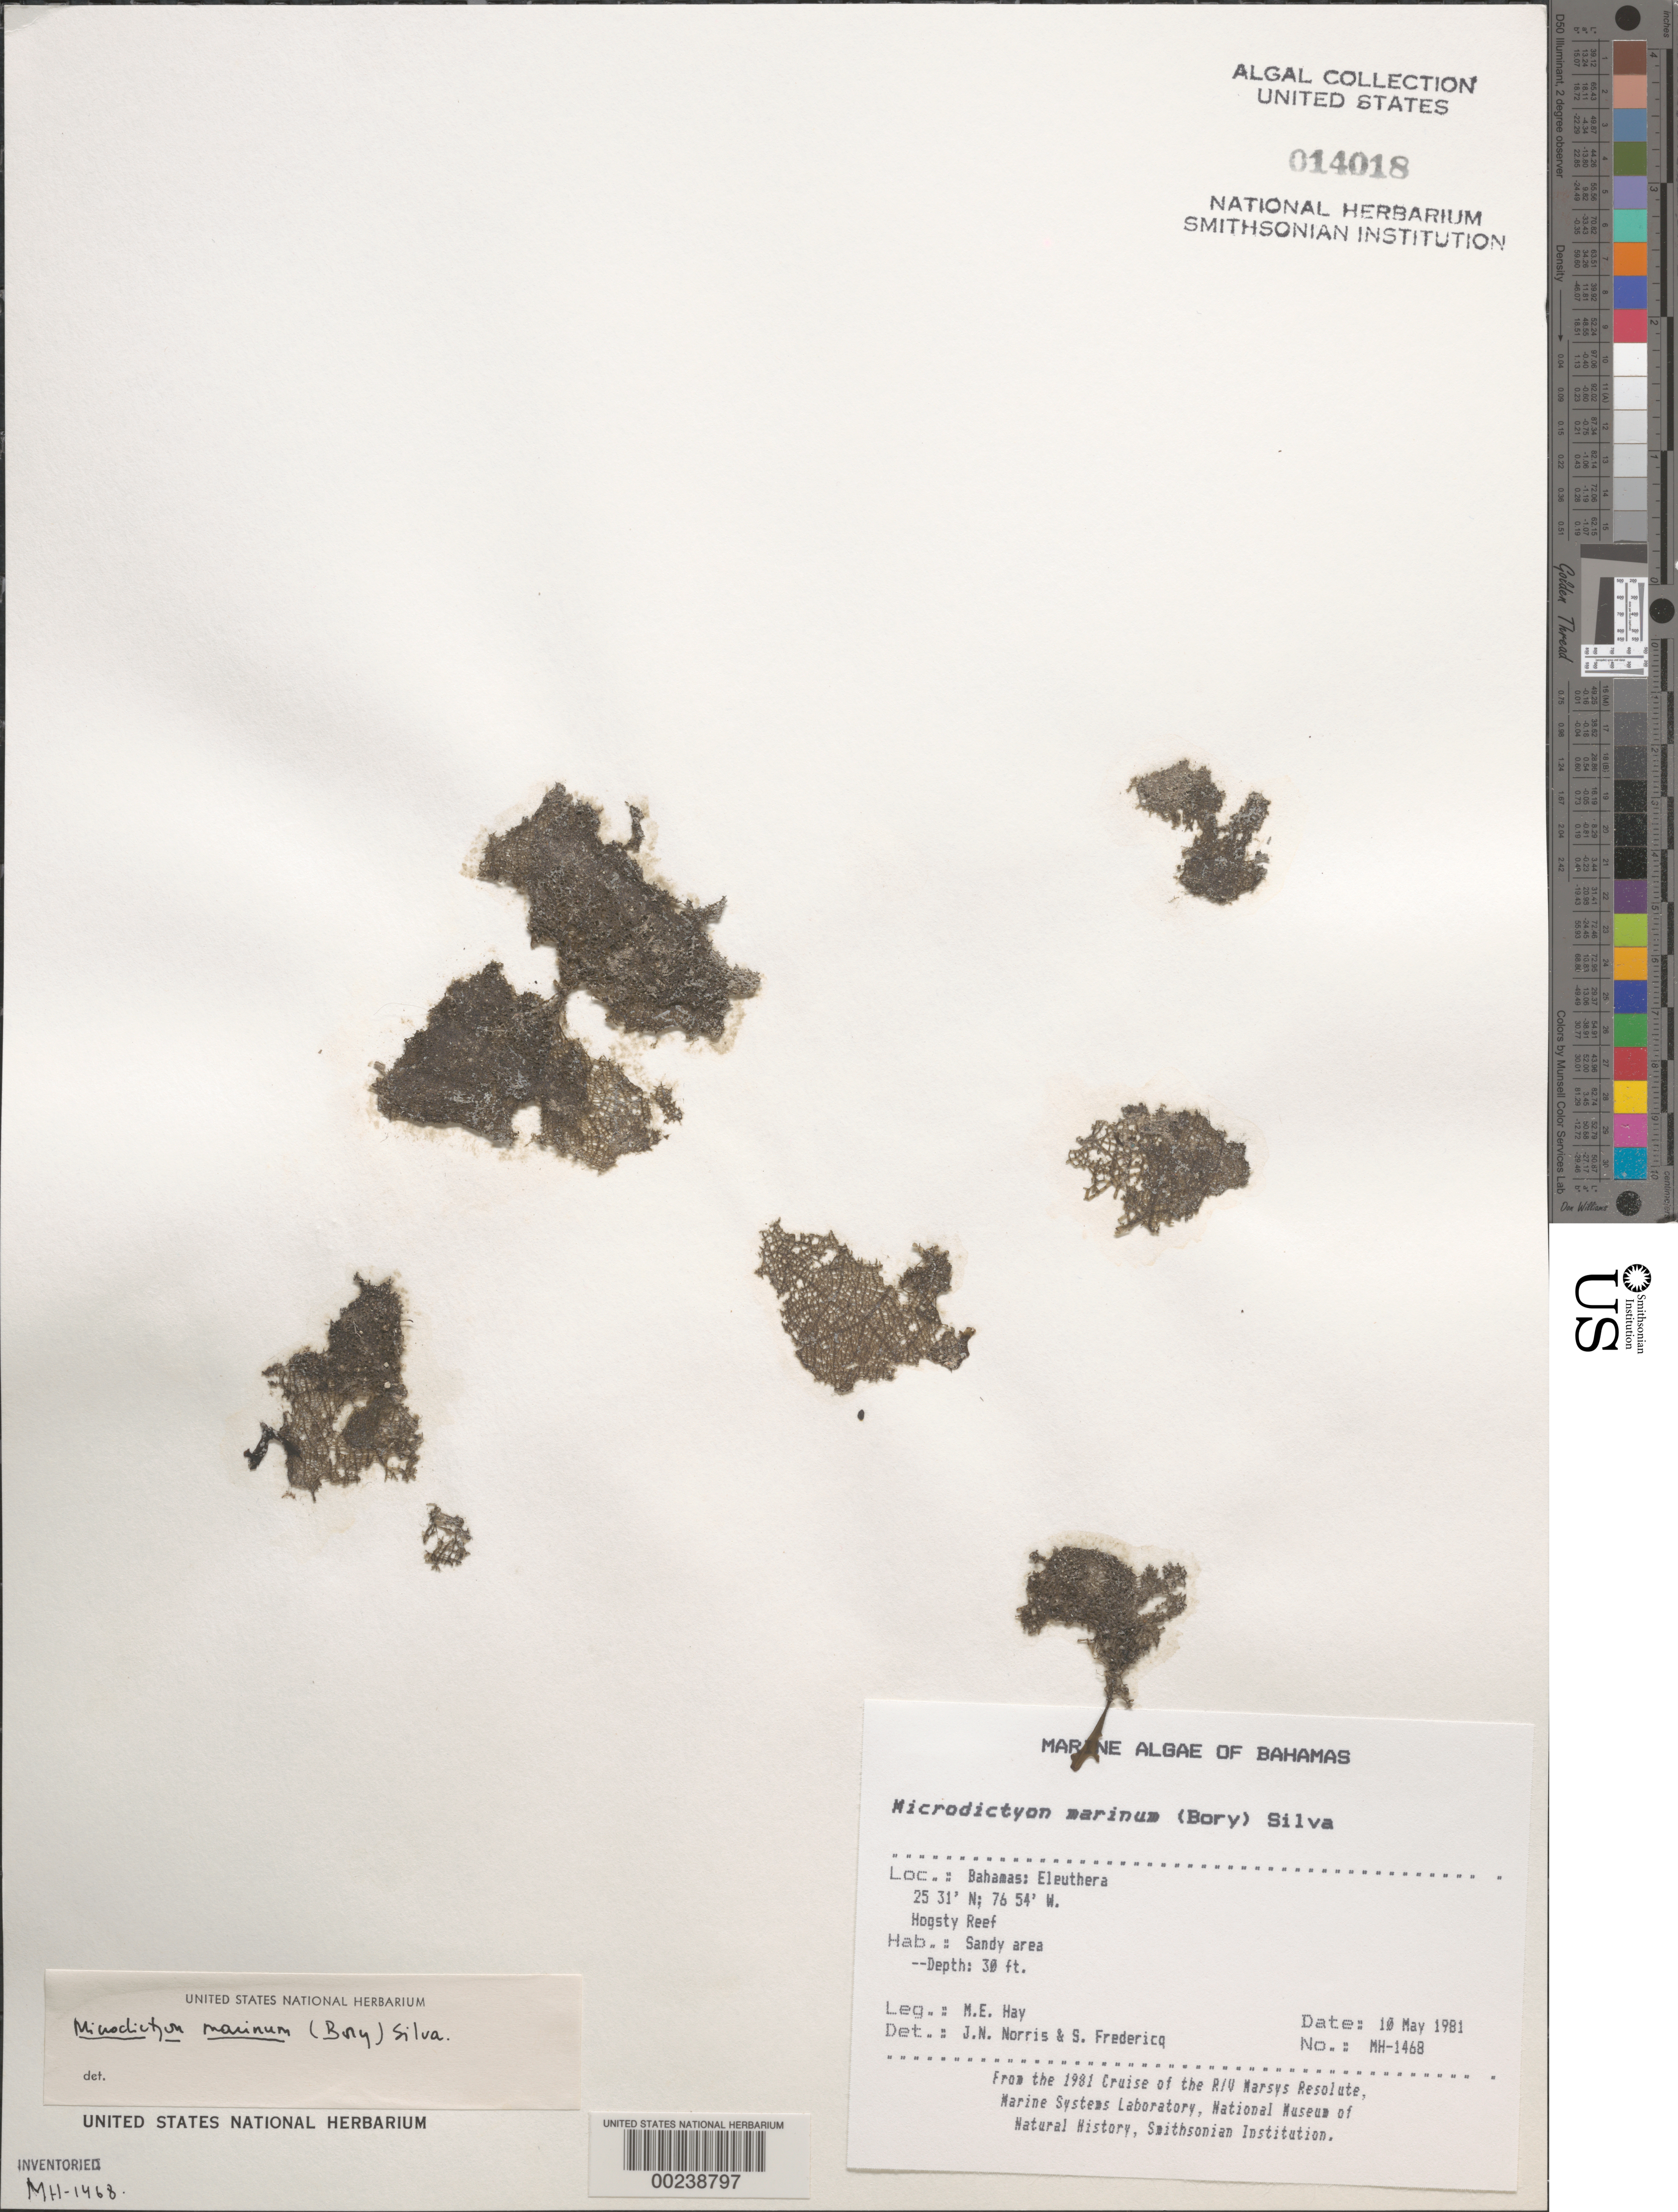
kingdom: Plantae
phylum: Chlorophyta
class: Ulvophyceae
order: Cladophorales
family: Anadyomenaceae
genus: Microdictyon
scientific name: Microdictyon marinum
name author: (Bory) P.C. Silva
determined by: Norris, J. N.; Fredericq, S.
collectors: M. E. Hay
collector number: MEH-1468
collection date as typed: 10 May 1981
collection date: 1981-05-10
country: Bahamas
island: Eleuthera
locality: Hogsty Reef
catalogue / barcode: US 14018